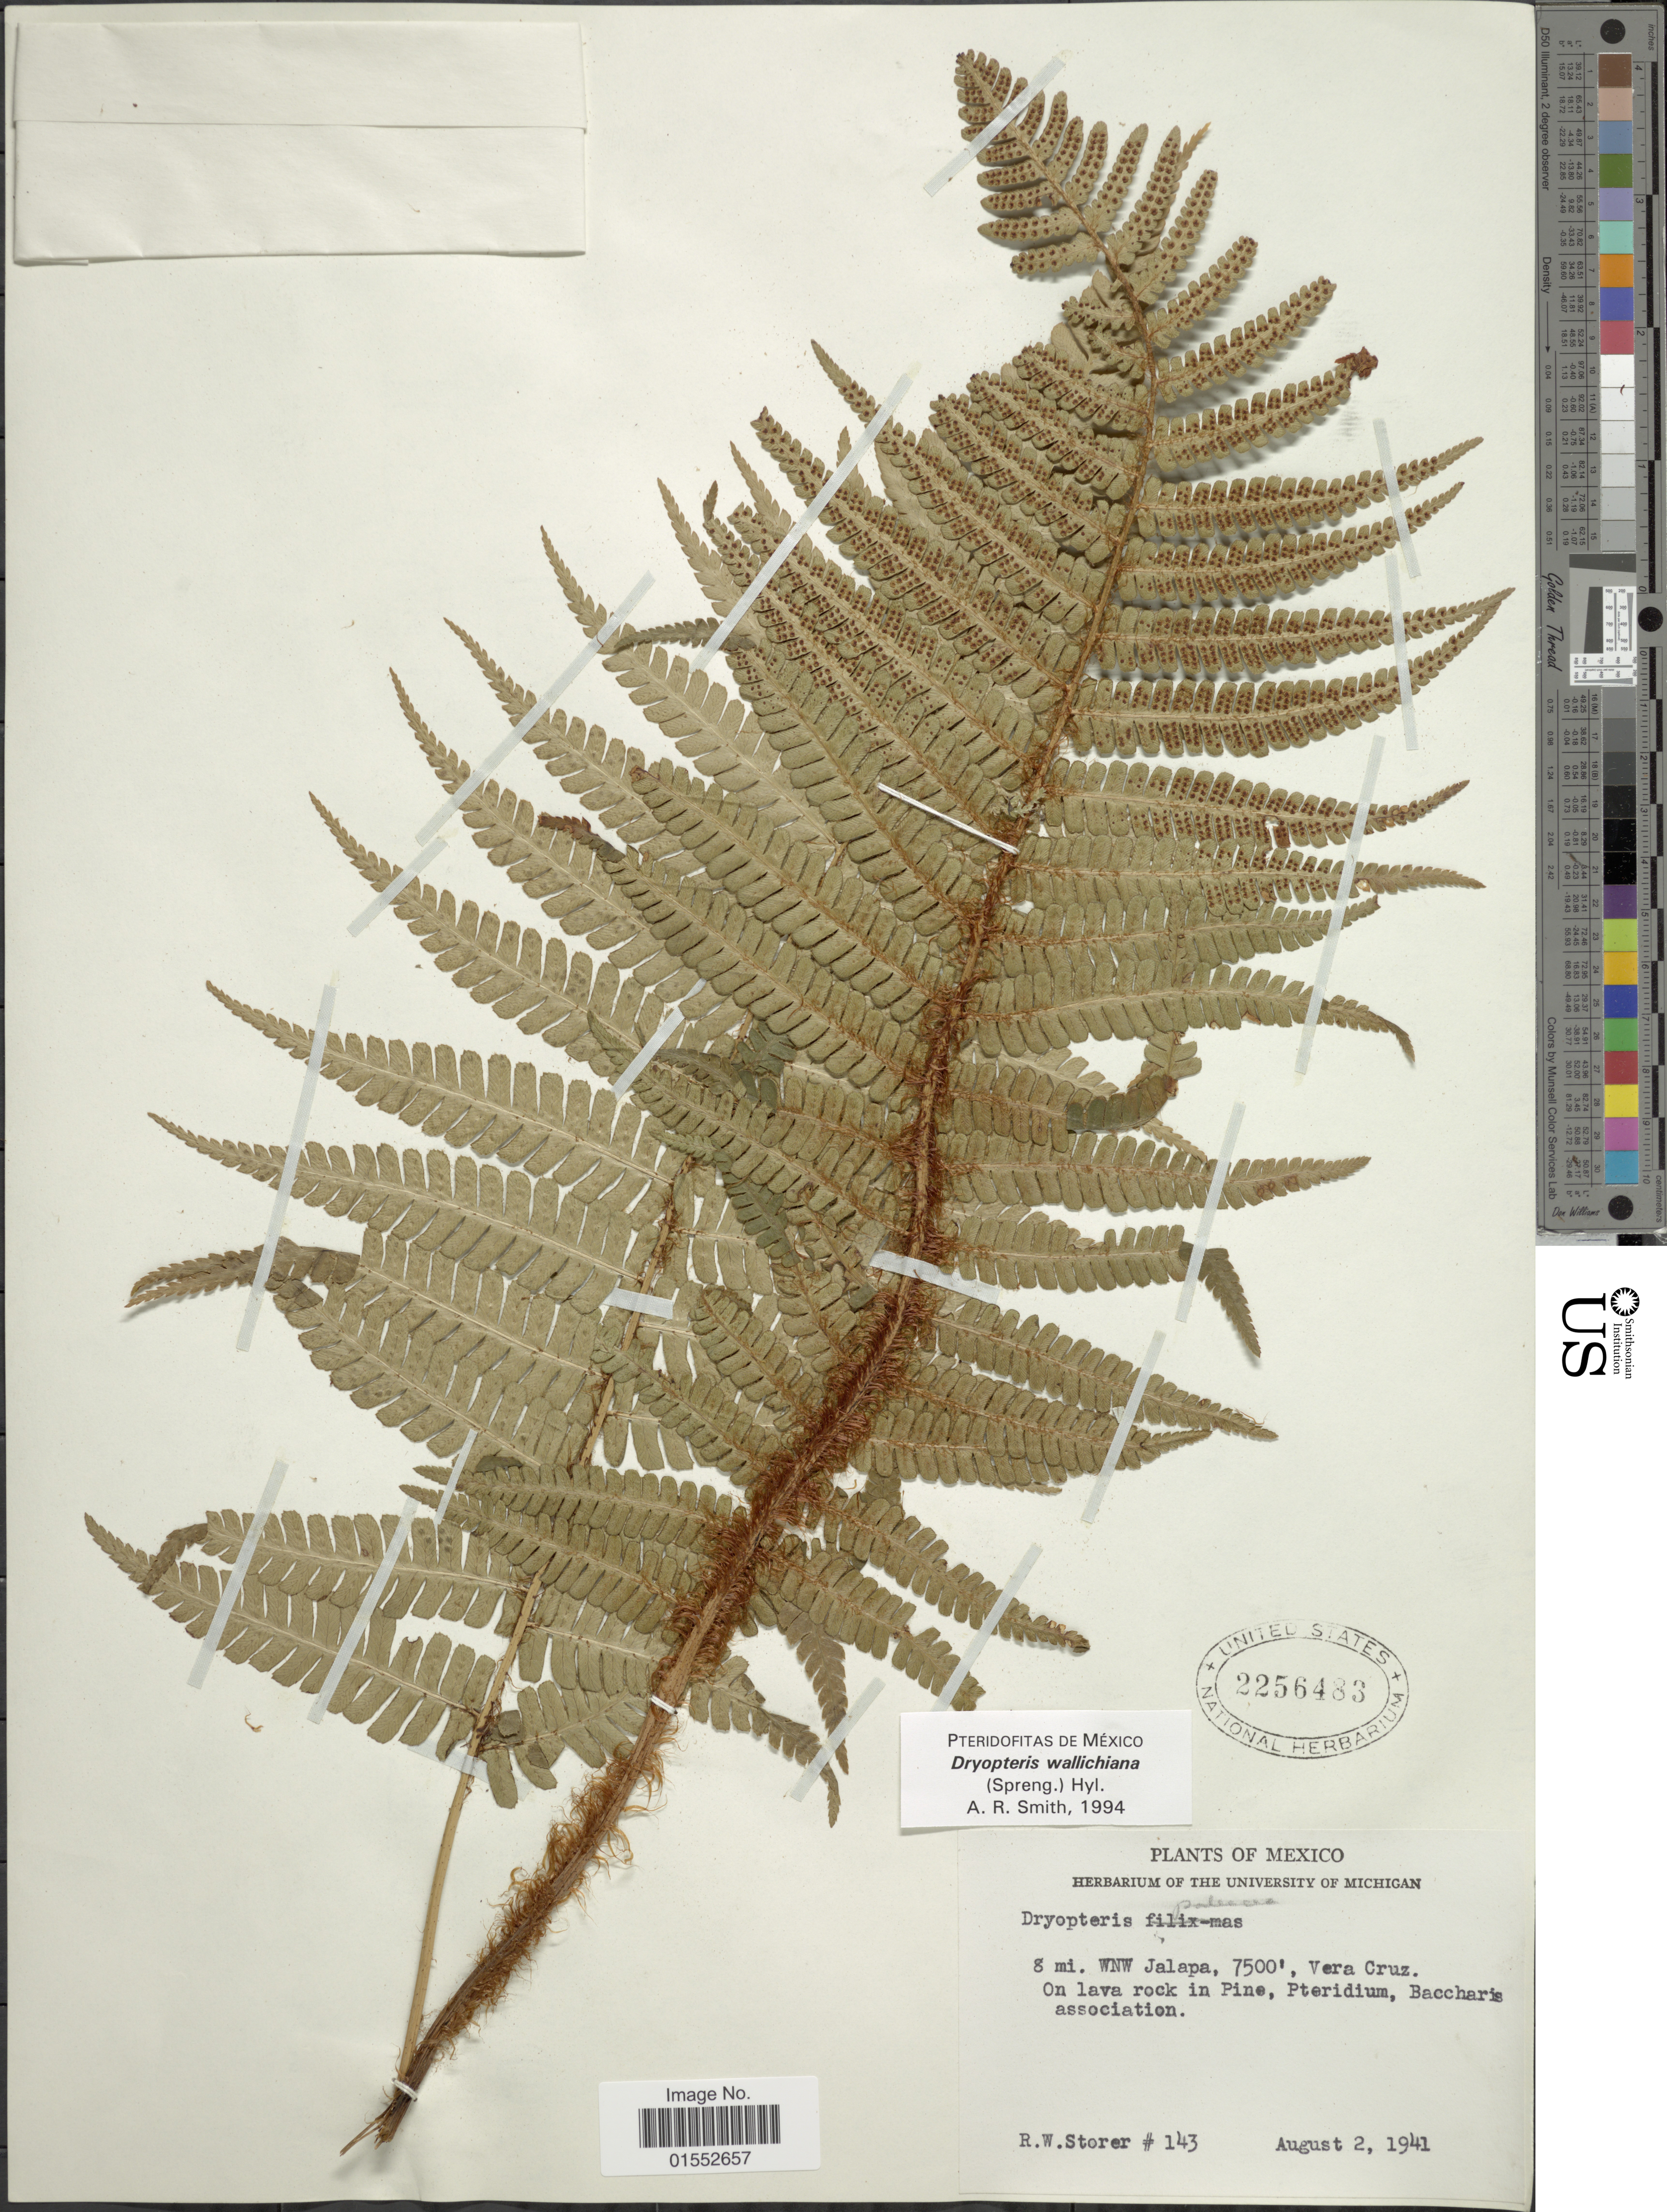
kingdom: Plantae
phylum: Tracheophyta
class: Polypodiopsida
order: Polypodiales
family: Dryopteridaceae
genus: Dryopteris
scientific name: Dryopteris wallichiana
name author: (Spreng.) Hyl.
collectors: R. Storer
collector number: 143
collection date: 1941-08-02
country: Mexico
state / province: Veracruz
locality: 8 mi. WNW Jalapa, Vera Cruz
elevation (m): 2286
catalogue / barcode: US 2256483